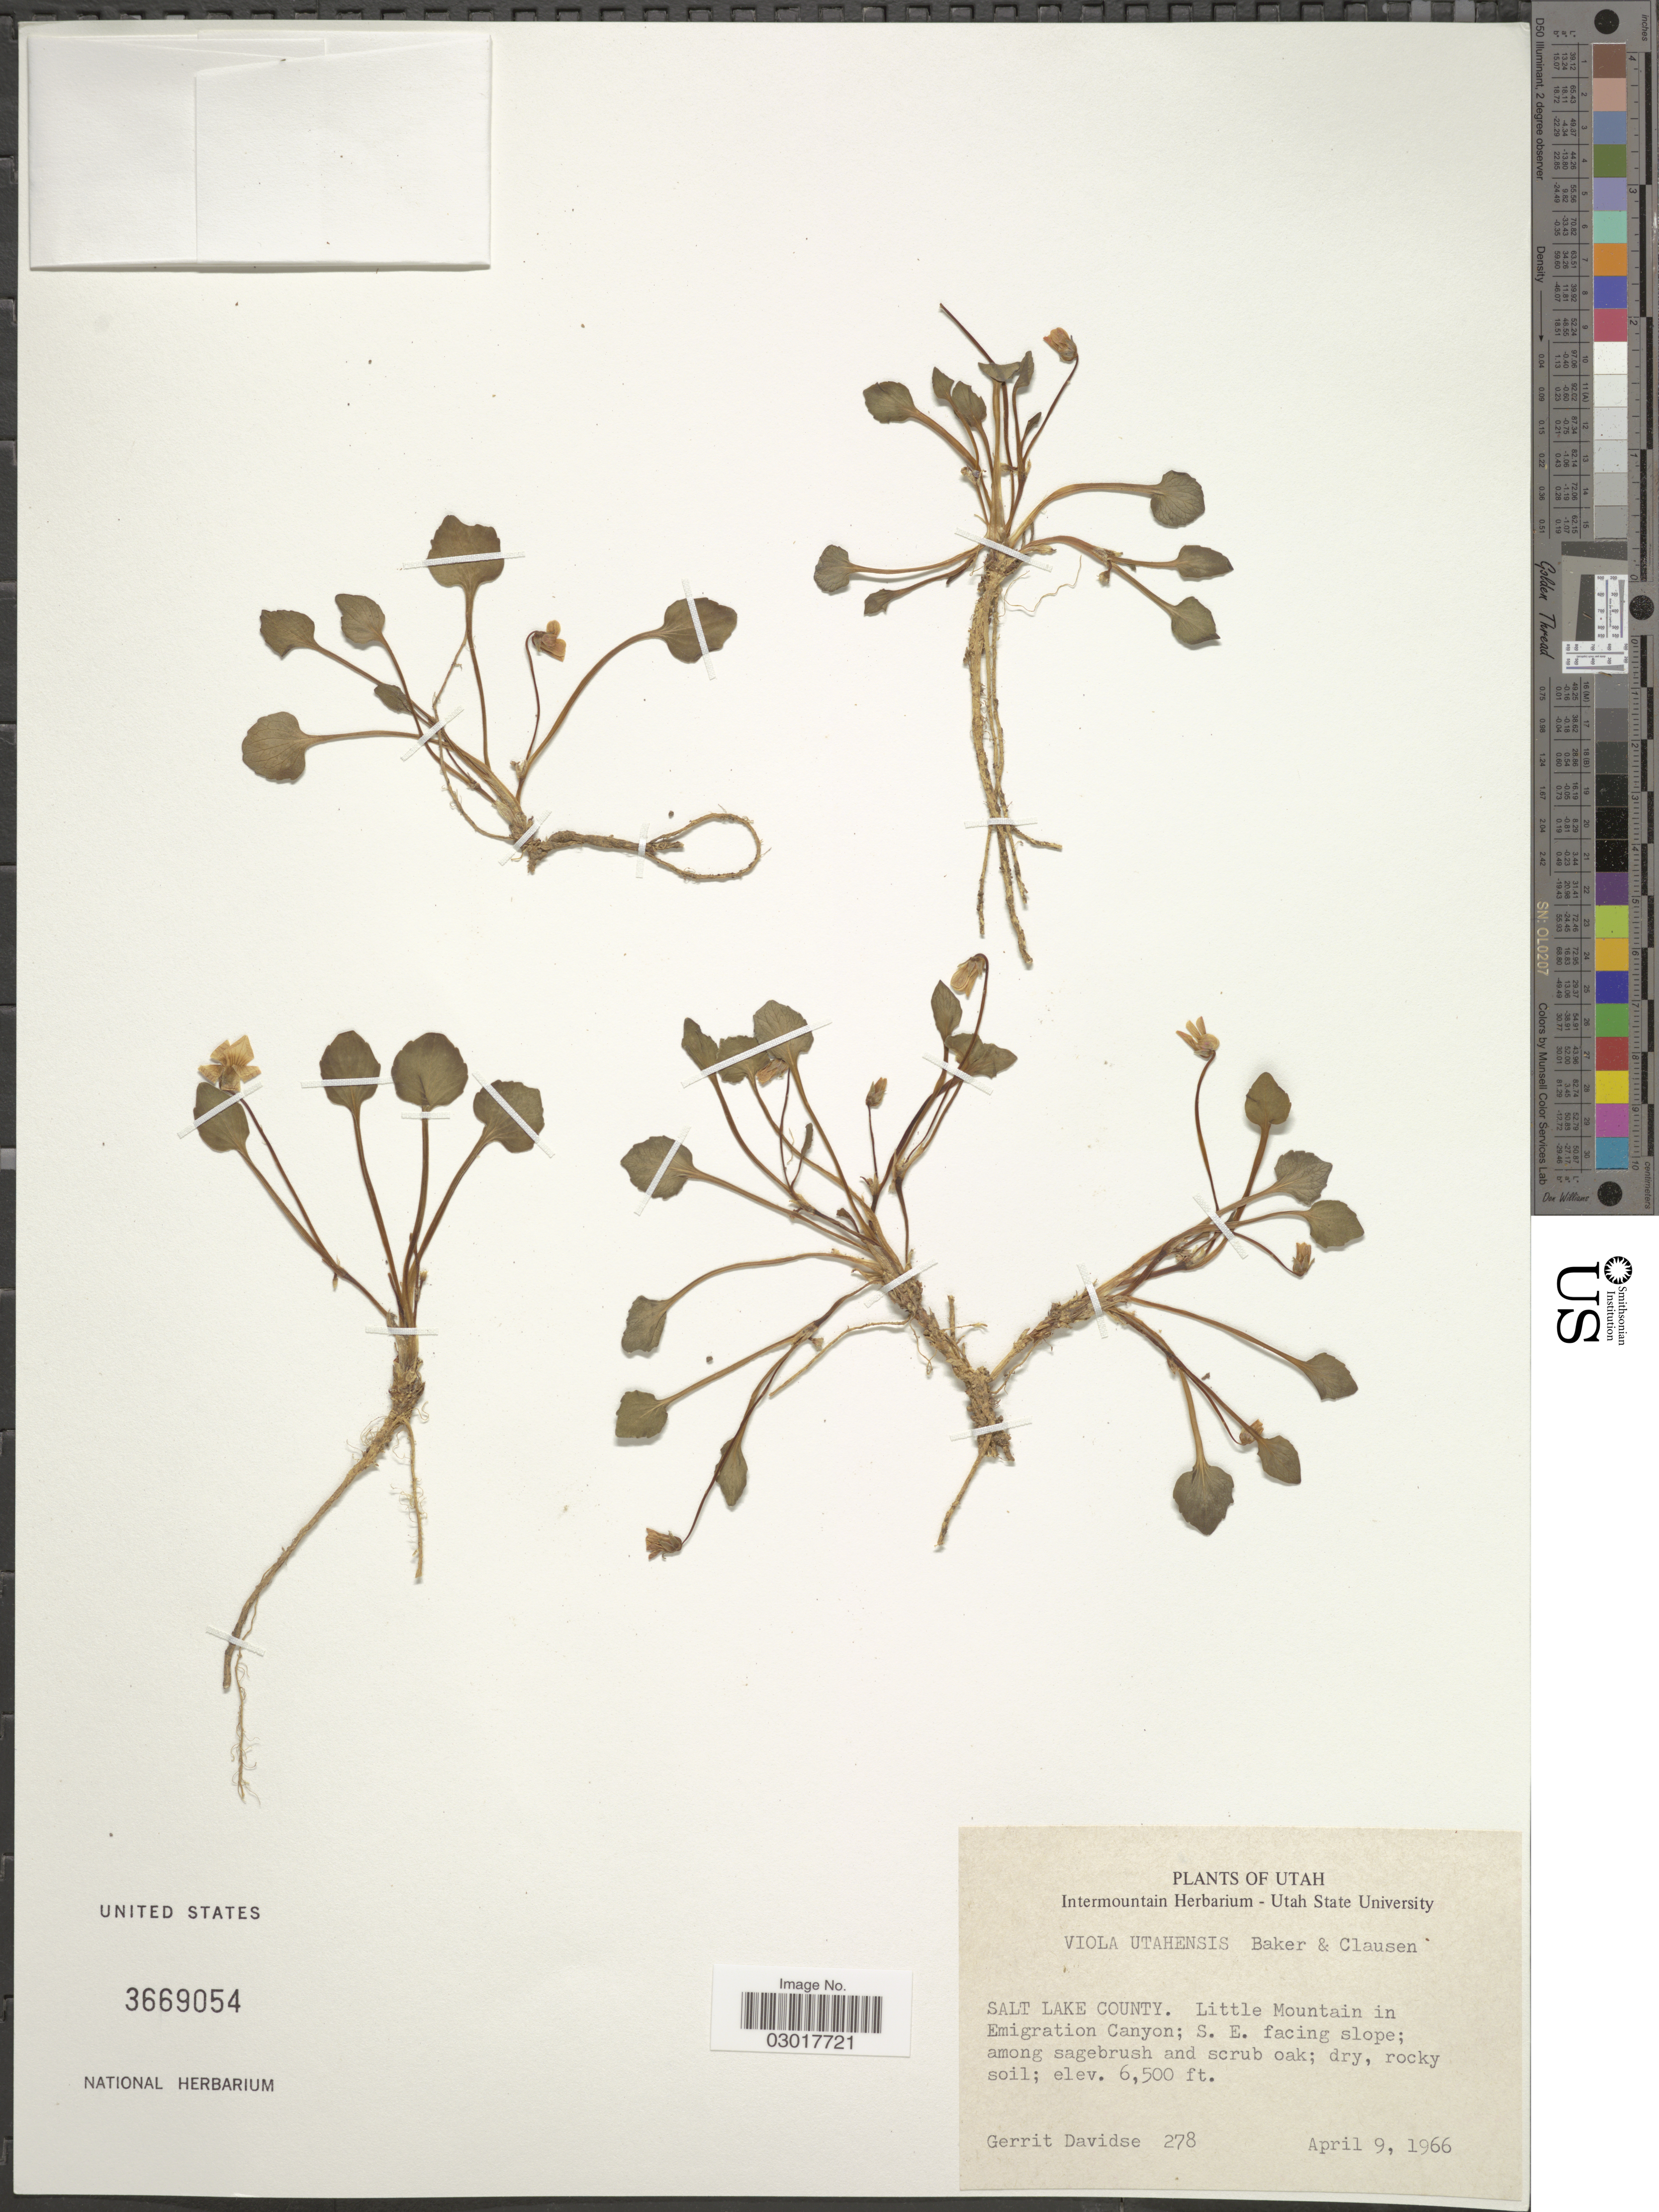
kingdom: Plantae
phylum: Tracheophyta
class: Magnoliopsida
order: Malpighiales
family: Violaceae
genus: Viola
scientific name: Viola utahensis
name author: M.S. Baker & J.C. Clausen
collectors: G. Davidse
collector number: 278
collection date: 1966-04-09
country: United States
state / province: Utah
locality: Salt Lake County. Little Mountain in Emigration Canyon; S.E. facing slope.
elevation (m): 1981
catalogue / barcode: US 3669054